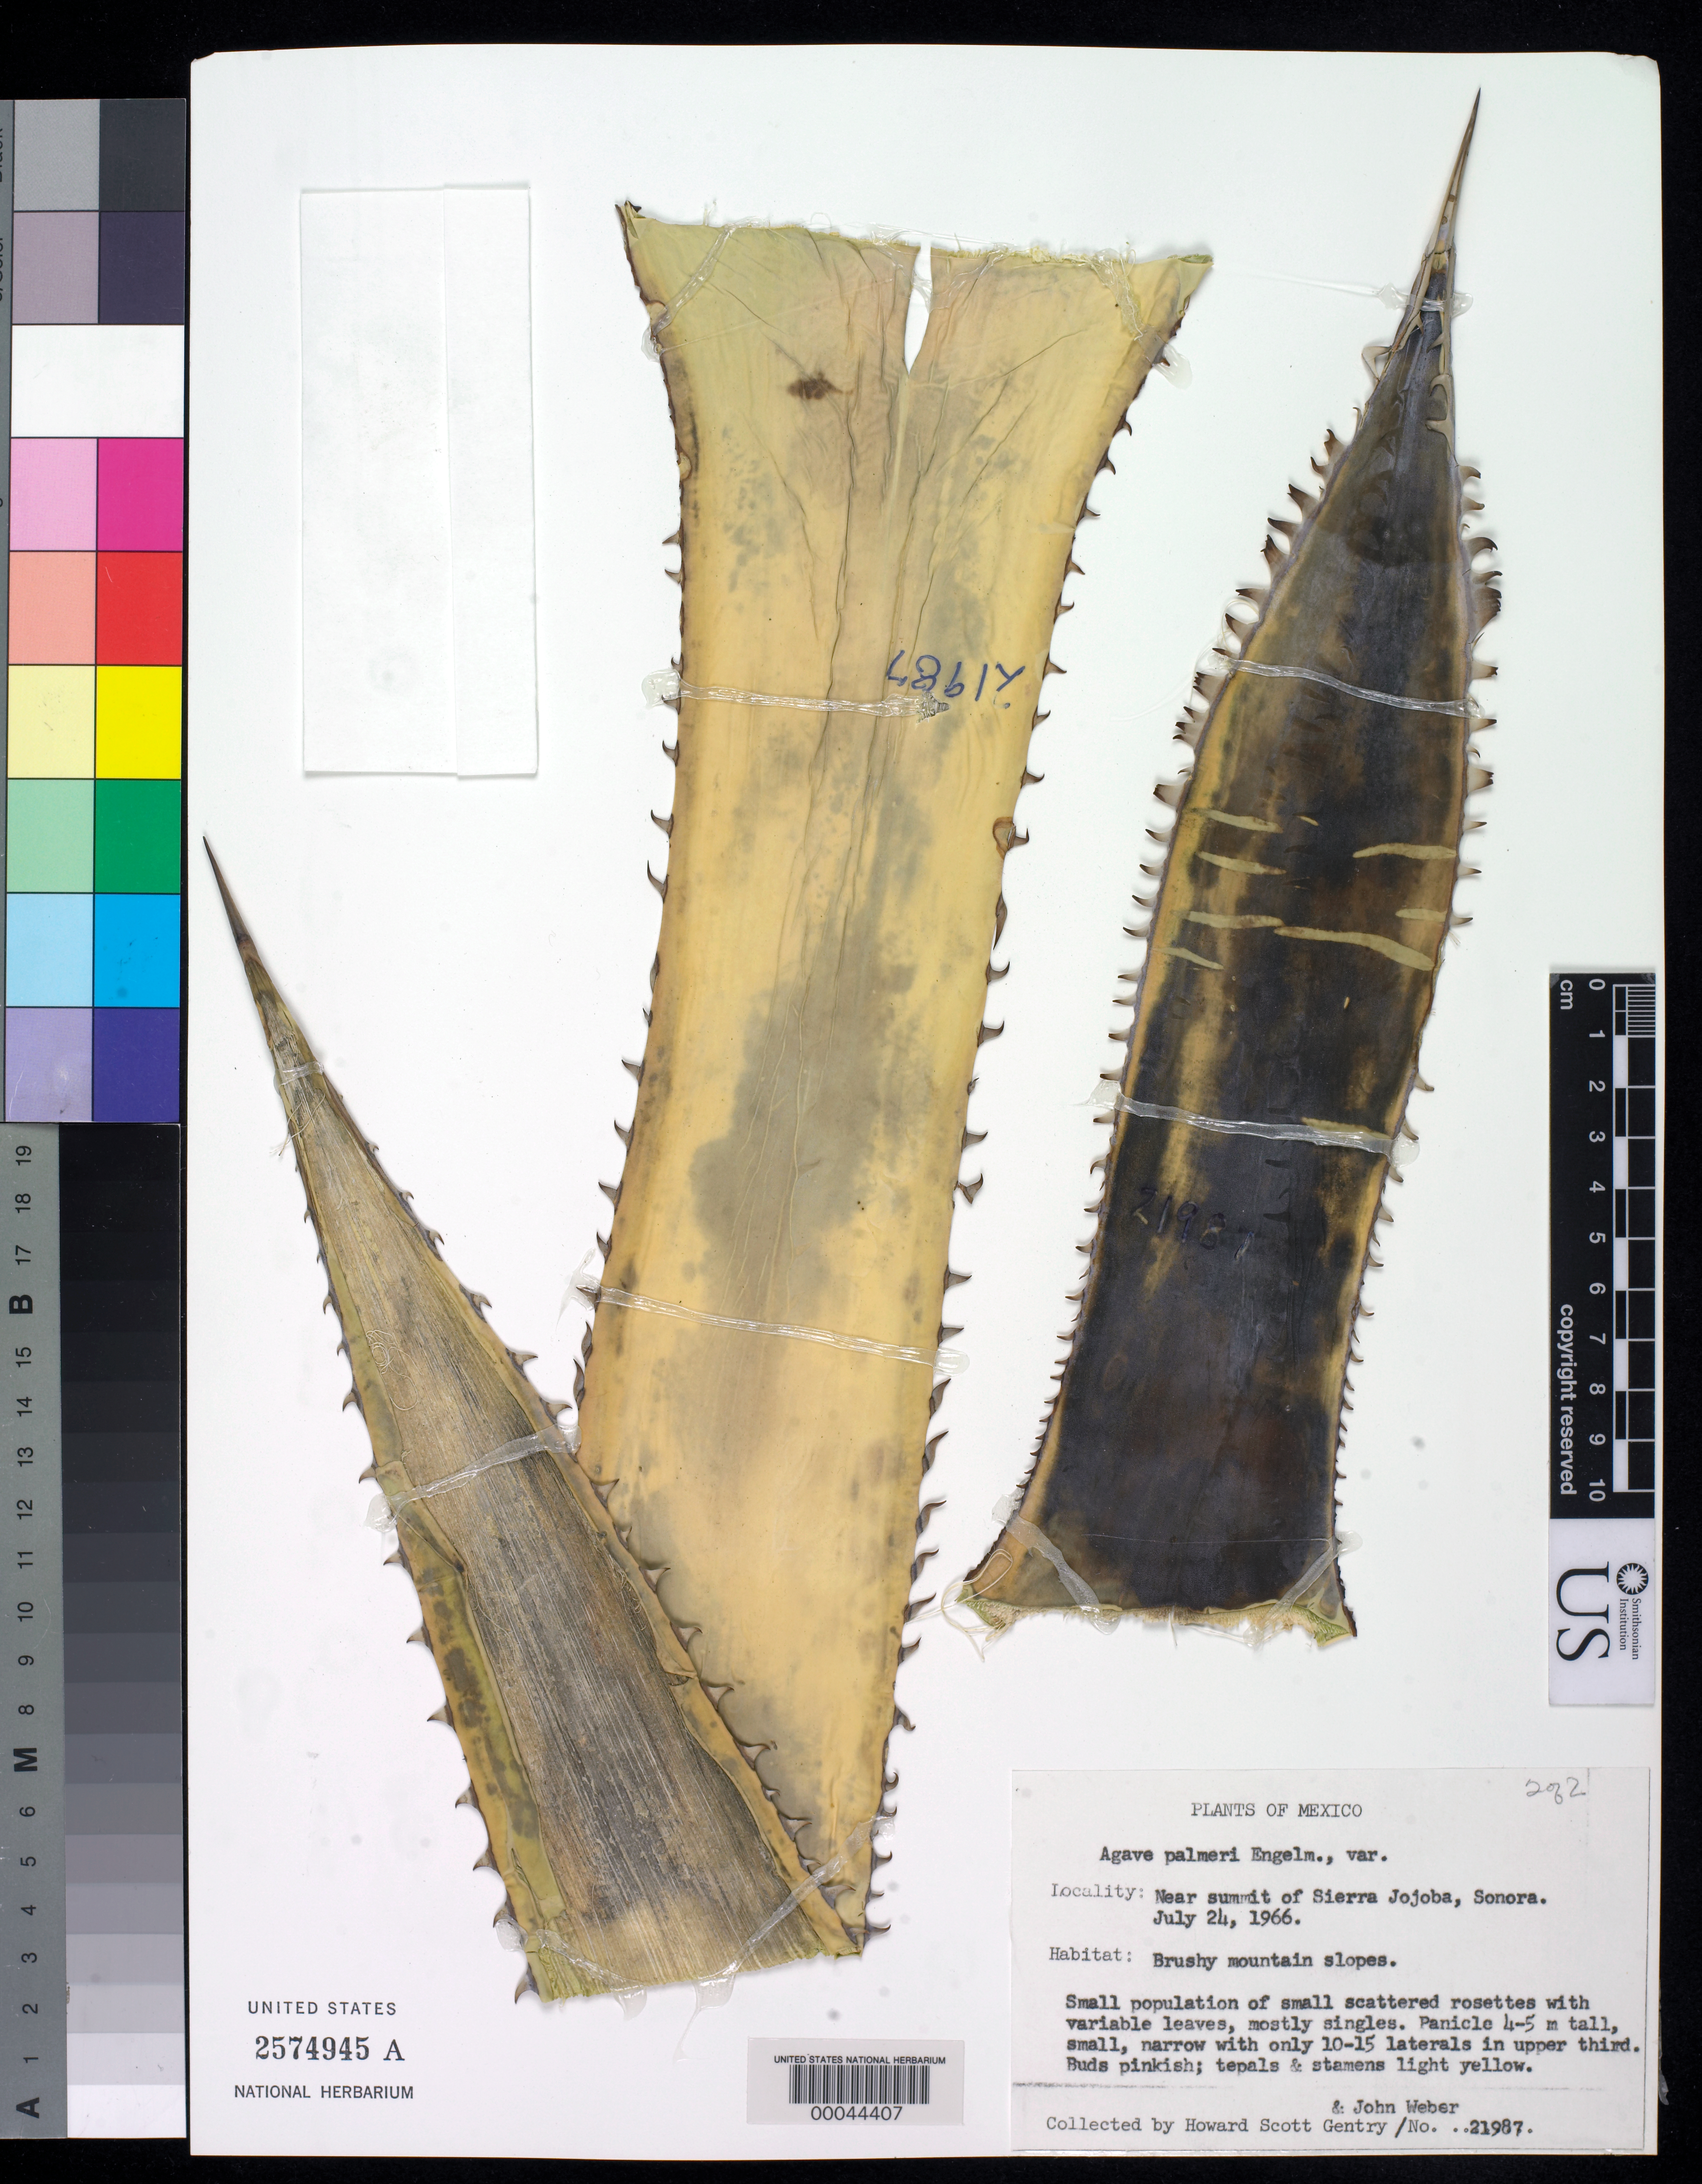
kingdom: Plantae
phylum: Tracheophyta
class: Liliopsida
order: Asparagales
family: Asparagaceae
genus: Agave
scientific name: Agave palmeri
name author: Engelm.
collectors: H. S. Gentry & J. Webber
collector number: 21987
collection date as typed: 24 Jul 1966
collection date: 1966-07-24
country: Mexico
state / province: Sonora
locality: Near summit of sierra jojoba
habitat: Brushy mountain slopes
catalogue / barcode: US 2574945A